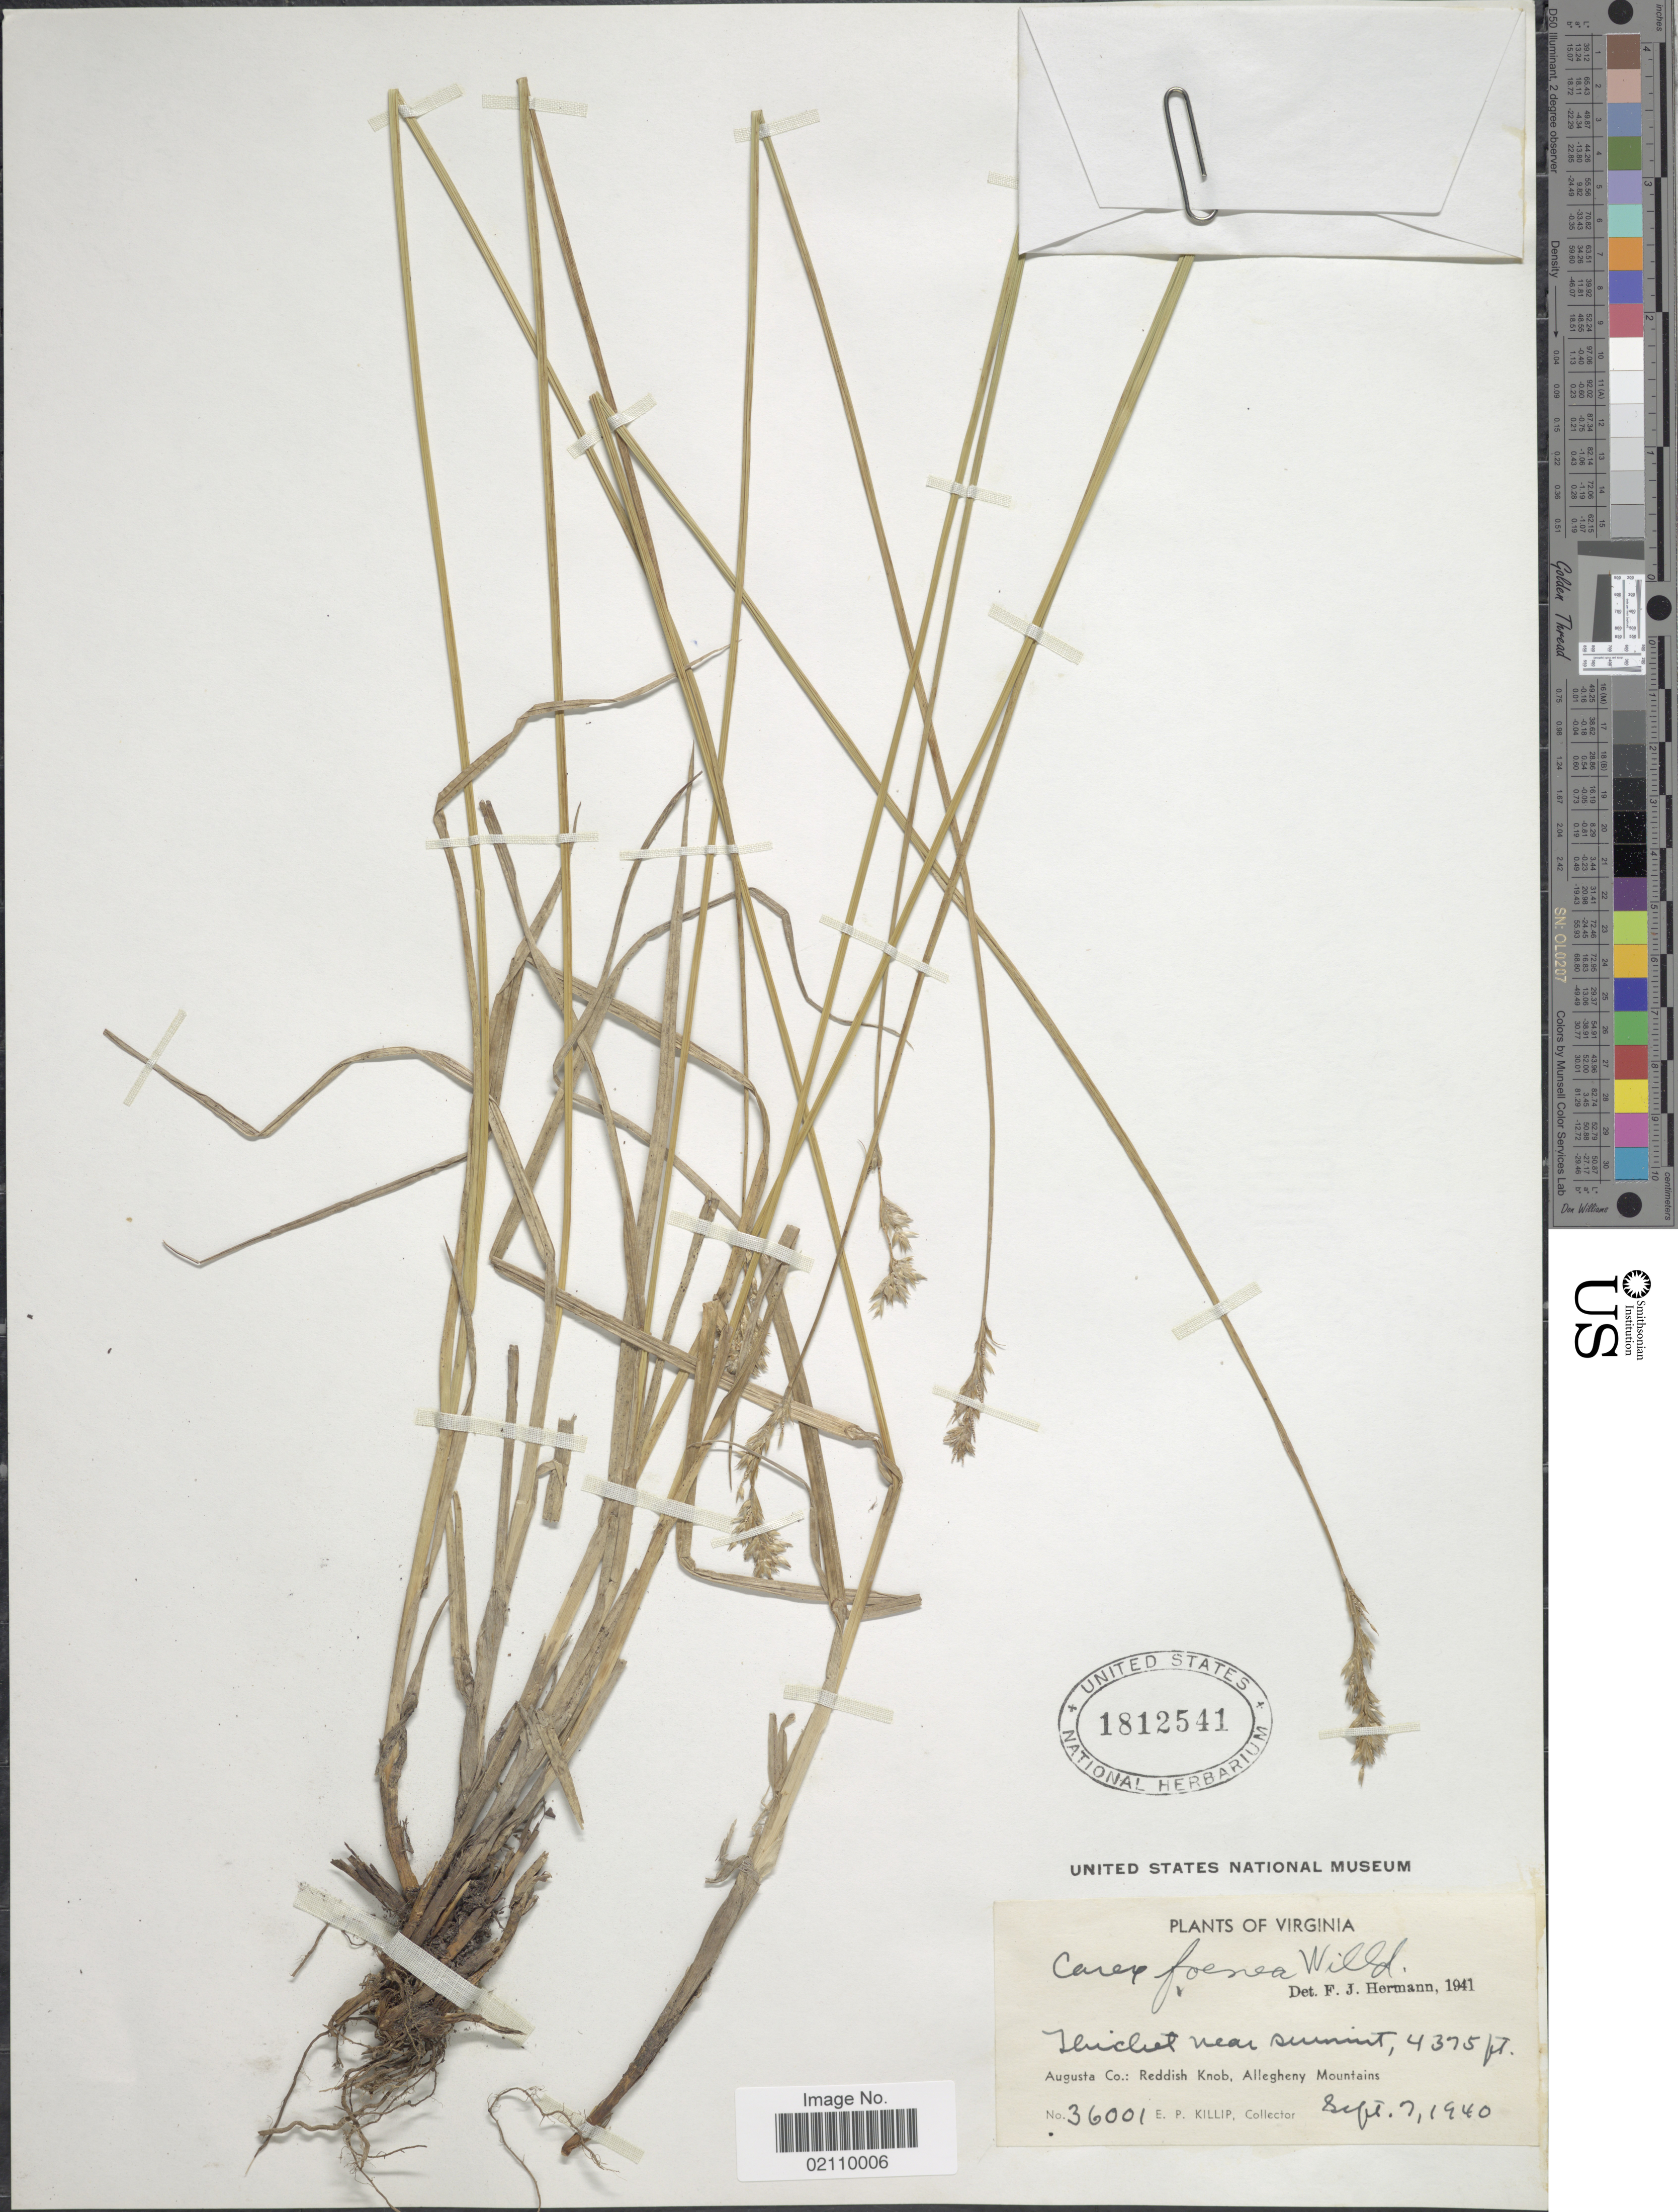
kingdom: Plantae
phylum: Tracheophyta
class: Liliopsida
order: Poales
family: Cyperaceae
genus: Carex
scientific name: Carex argyrantha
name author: Tuck. ex Boott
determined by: Strong, Mark T., (BOT), Smithsonian Institution - National Museum of Natural History (UNITED STATES)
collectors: E. P. Killip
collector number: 36001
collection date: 1940-09-07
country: United States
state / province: Virginia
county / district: Augusta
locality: Thicket near summit. Augusta Co.: Reddish Knob, Allegheny Mountains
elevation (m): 1334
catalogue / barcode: US 1812541